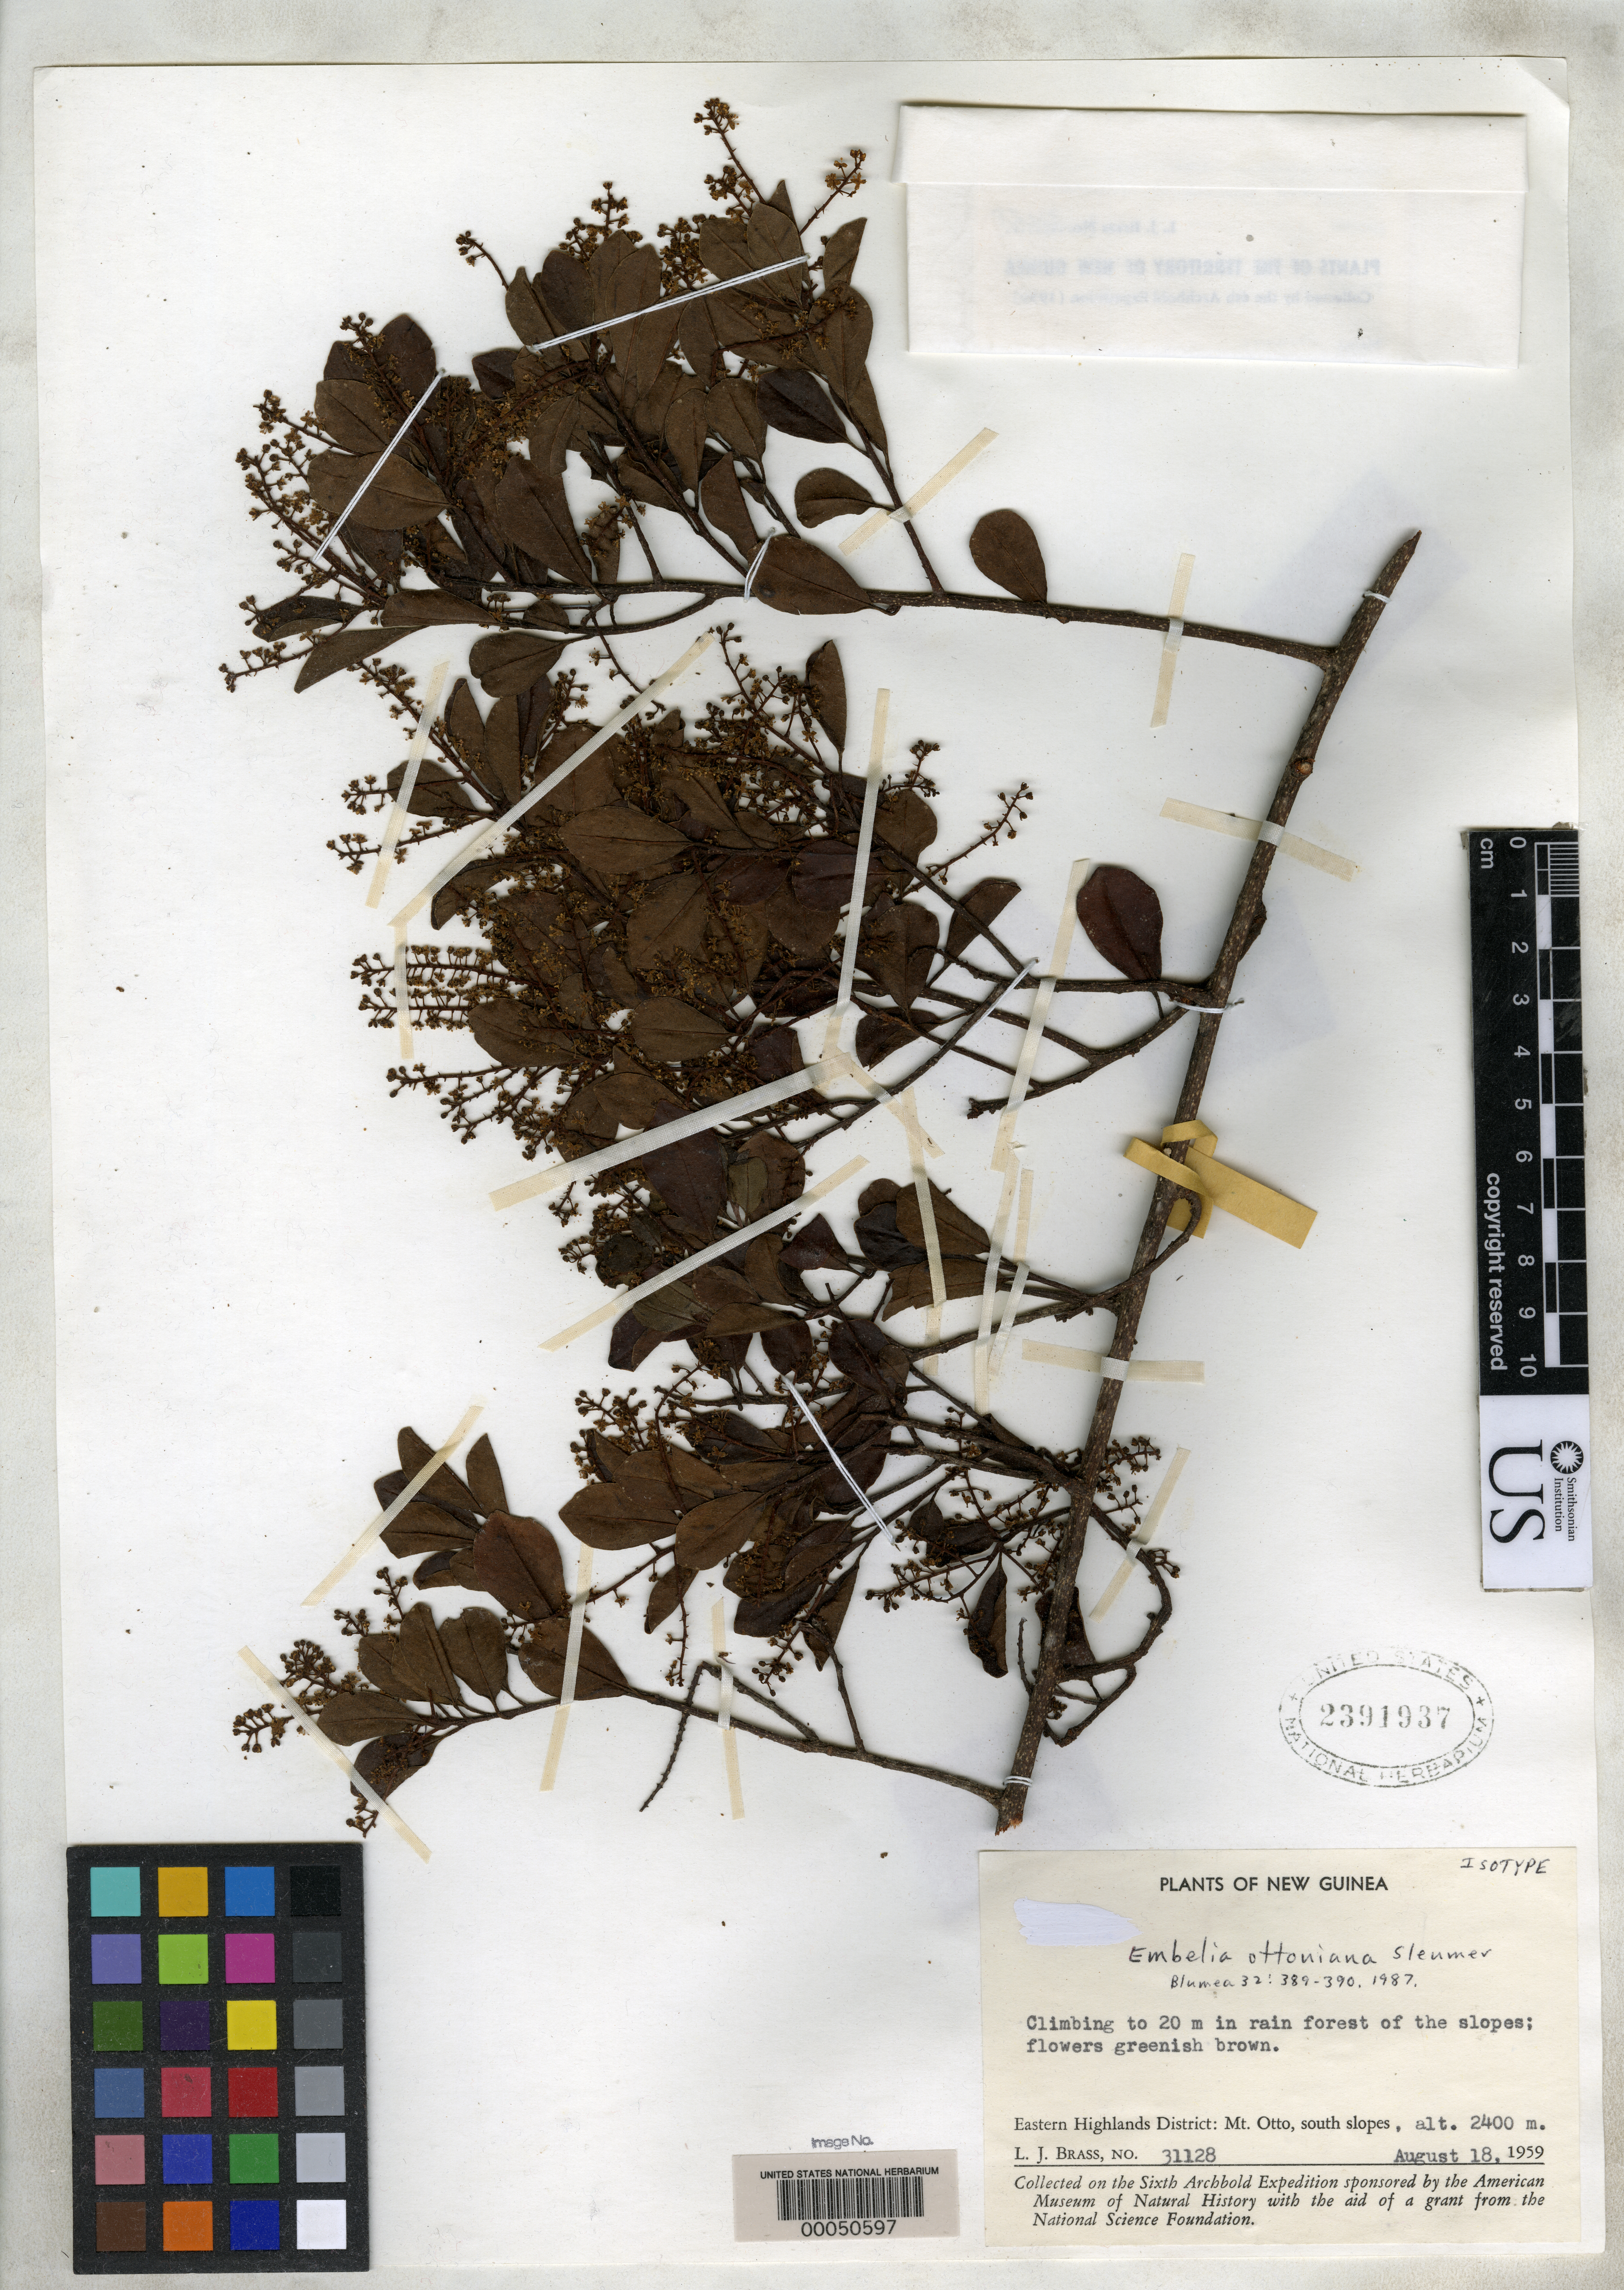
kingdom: Plantae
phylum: Tracheophyta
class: Magnoliopsida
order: Ericales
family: Primulaceae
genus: Embelia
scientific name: Embelia ottoniana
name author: Sleumer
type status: Isotype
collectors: L. J. Brass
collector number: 31128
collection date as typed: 18 Aug 1959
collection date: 1959-08-18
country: Papua New Guinea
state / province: Eastern Highlands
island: New Guinea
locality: Mount Otto, S slopes.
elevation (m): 732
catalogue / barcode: US 2391937